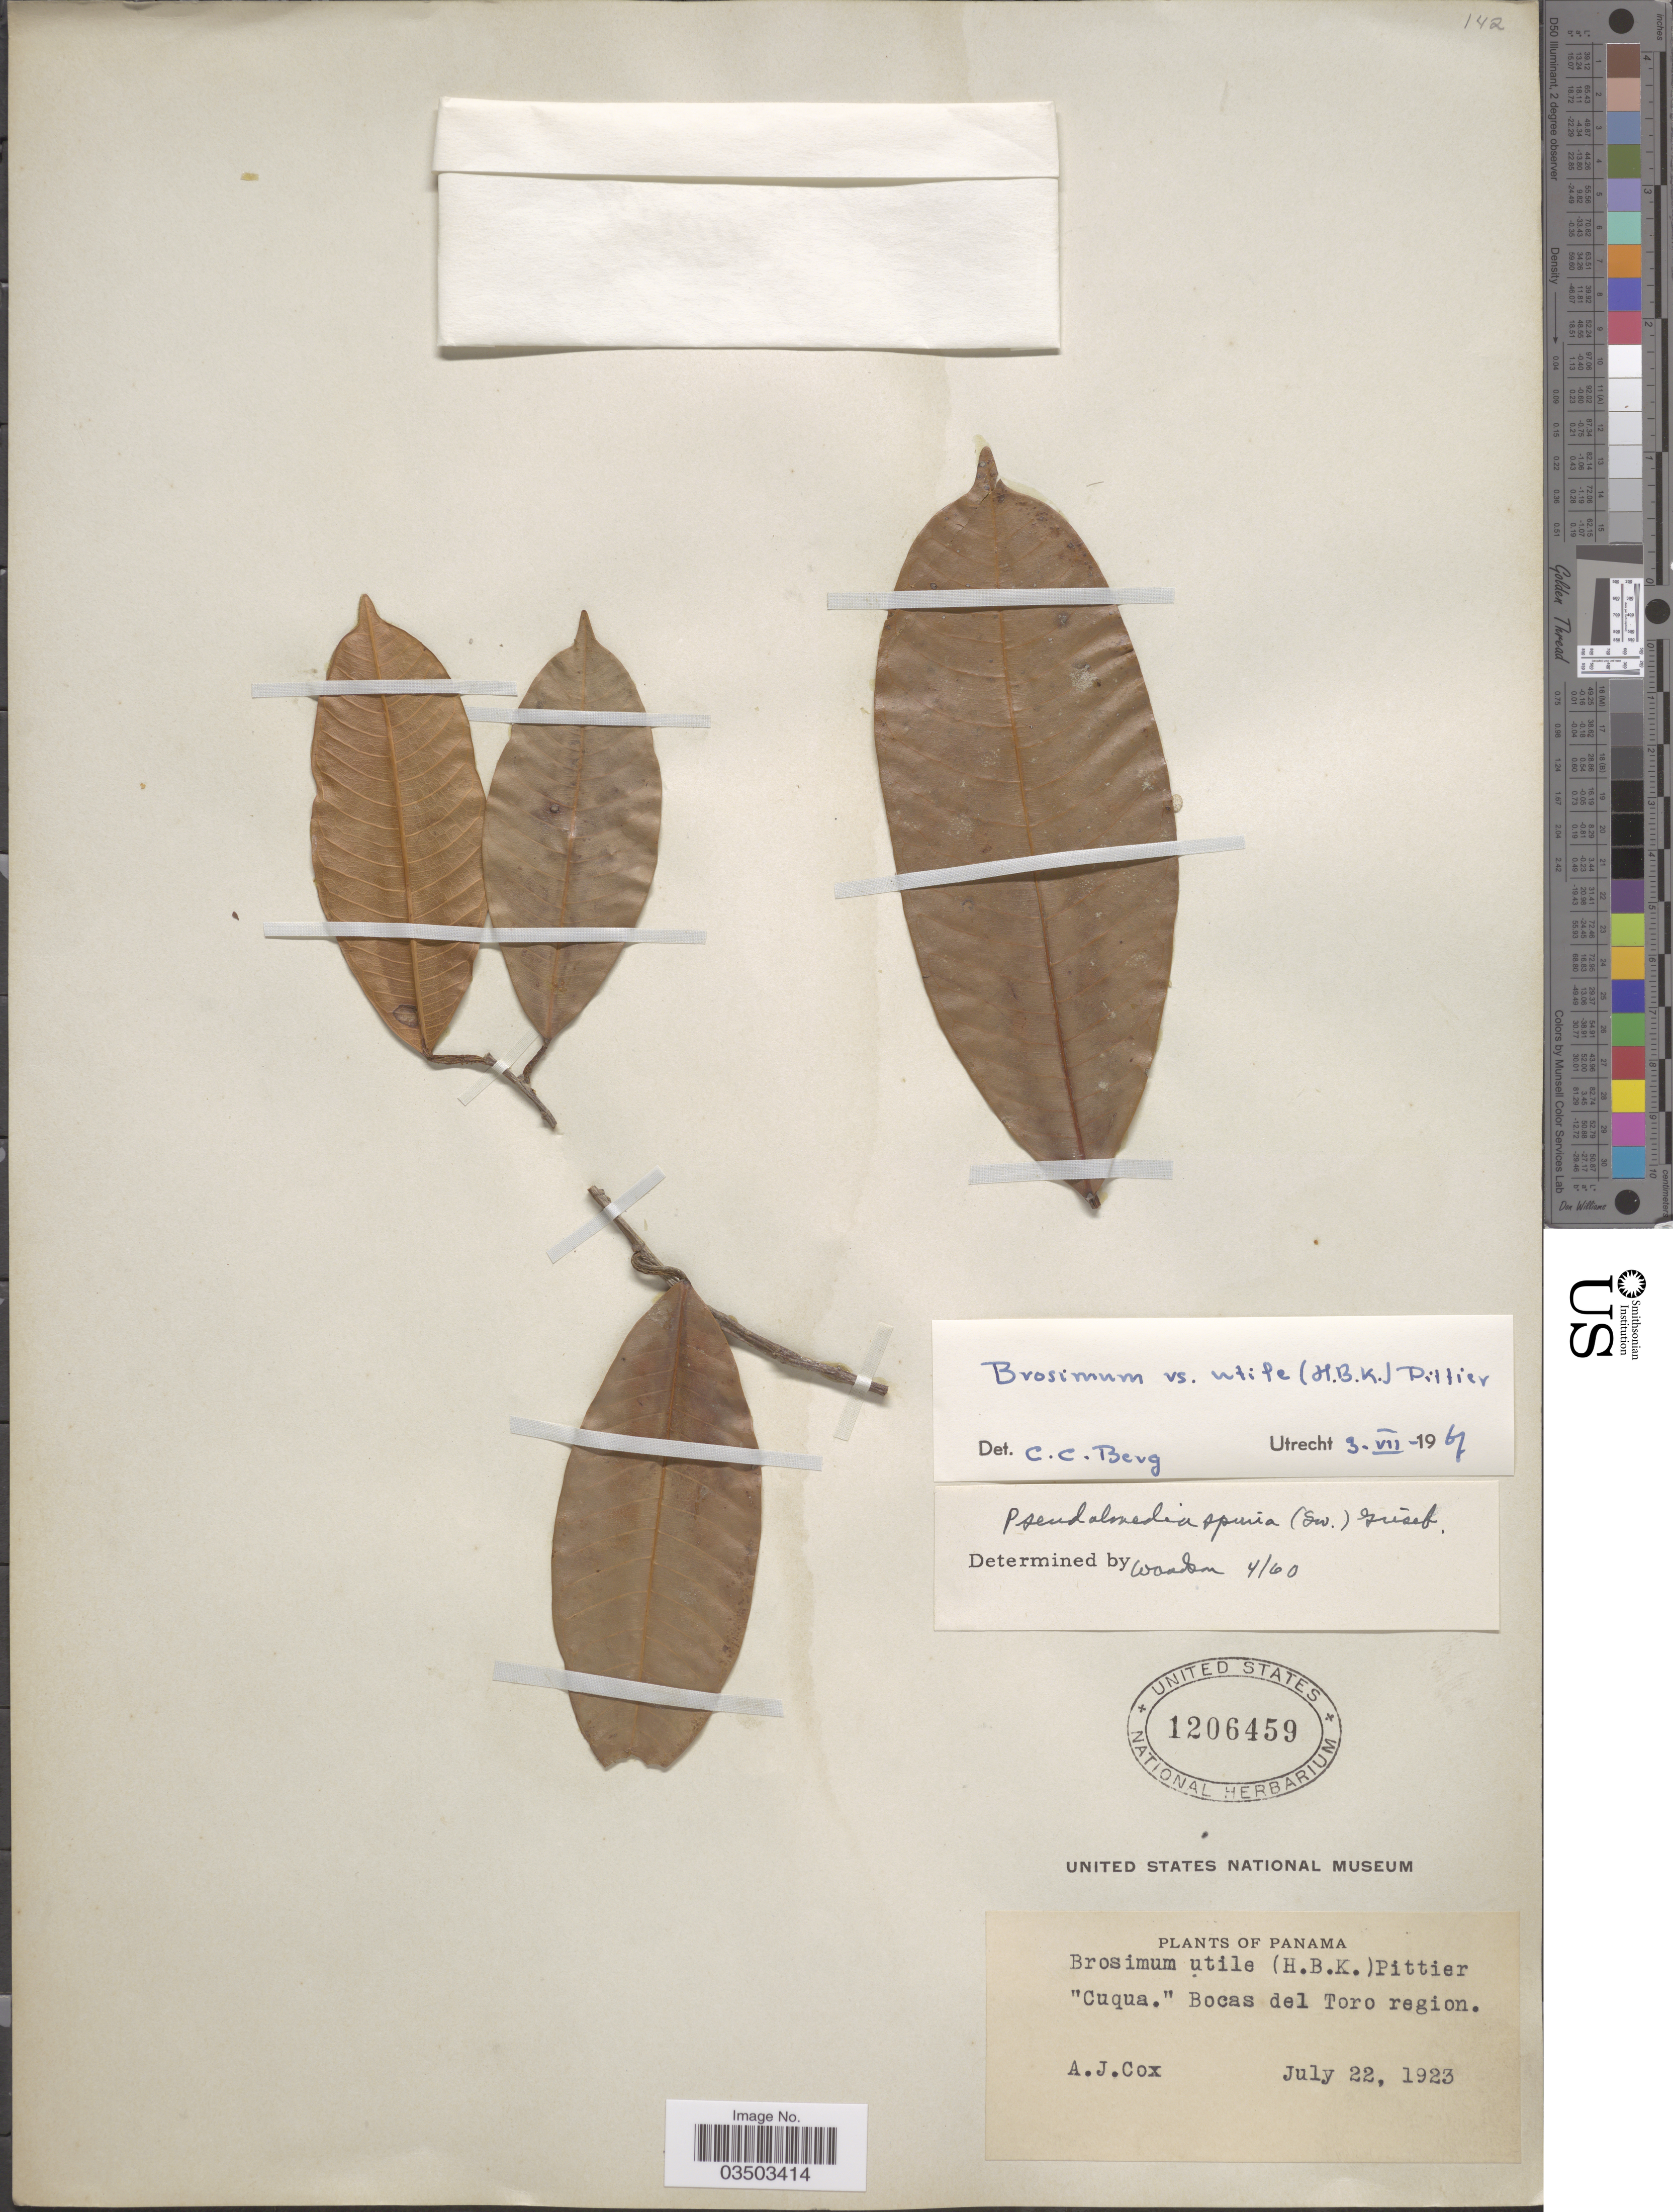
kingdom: Plantae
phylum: Tracheophyta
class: Magnoliopsida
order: Rosales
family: Moraceae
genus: Brosimum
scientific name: Brosimum utile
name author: (Kunth) Oken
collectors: A. Cox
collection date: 1923-07-22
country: Panama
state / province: Bocas del Toro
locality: Bocas del Toro region.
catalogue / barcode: US 1206459